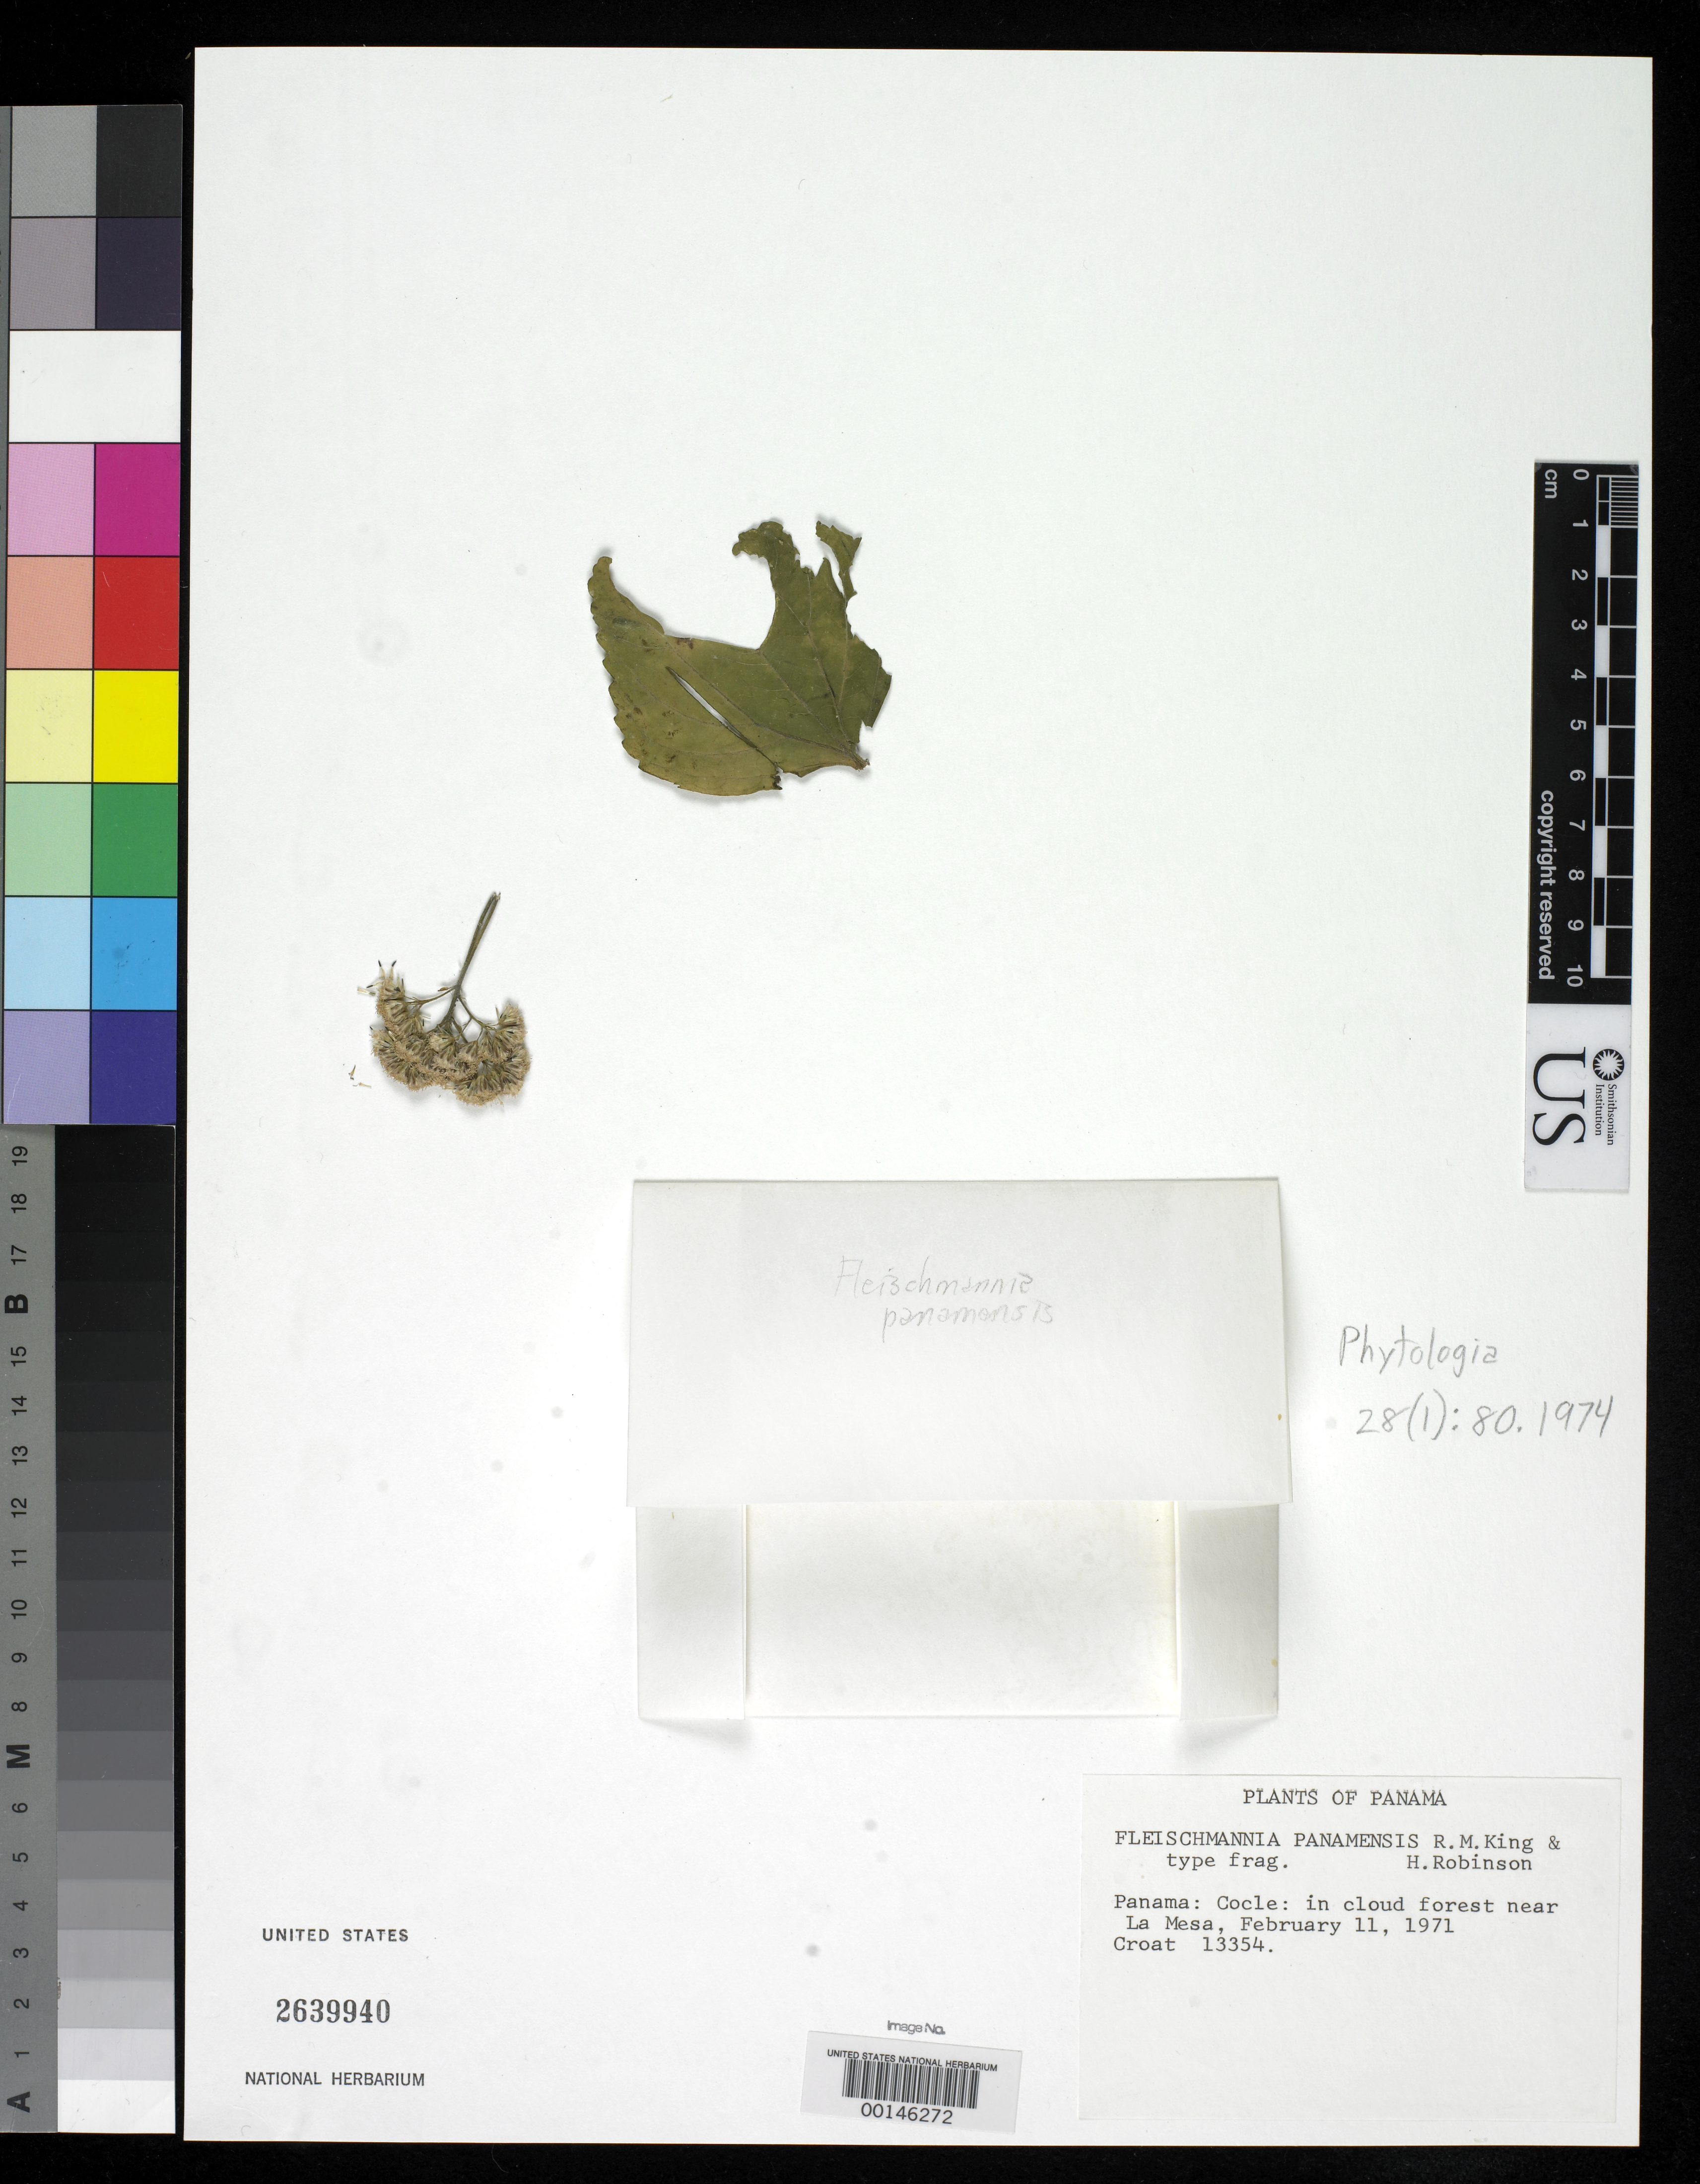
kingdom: Plantae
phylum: Tracheophyta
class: Magnoliopsida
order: Asterales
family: Asteraceae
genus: Fleischmannia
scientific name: Fleischmannia panamensis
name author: R.M. King & H. Rob.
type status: Type Material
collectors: T. B. Croat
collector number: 13354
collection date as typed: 11 Feb 1971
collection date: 1971-02-11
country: Panama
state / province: Coclé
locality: Near La Mesa.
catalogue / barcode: US 2639940